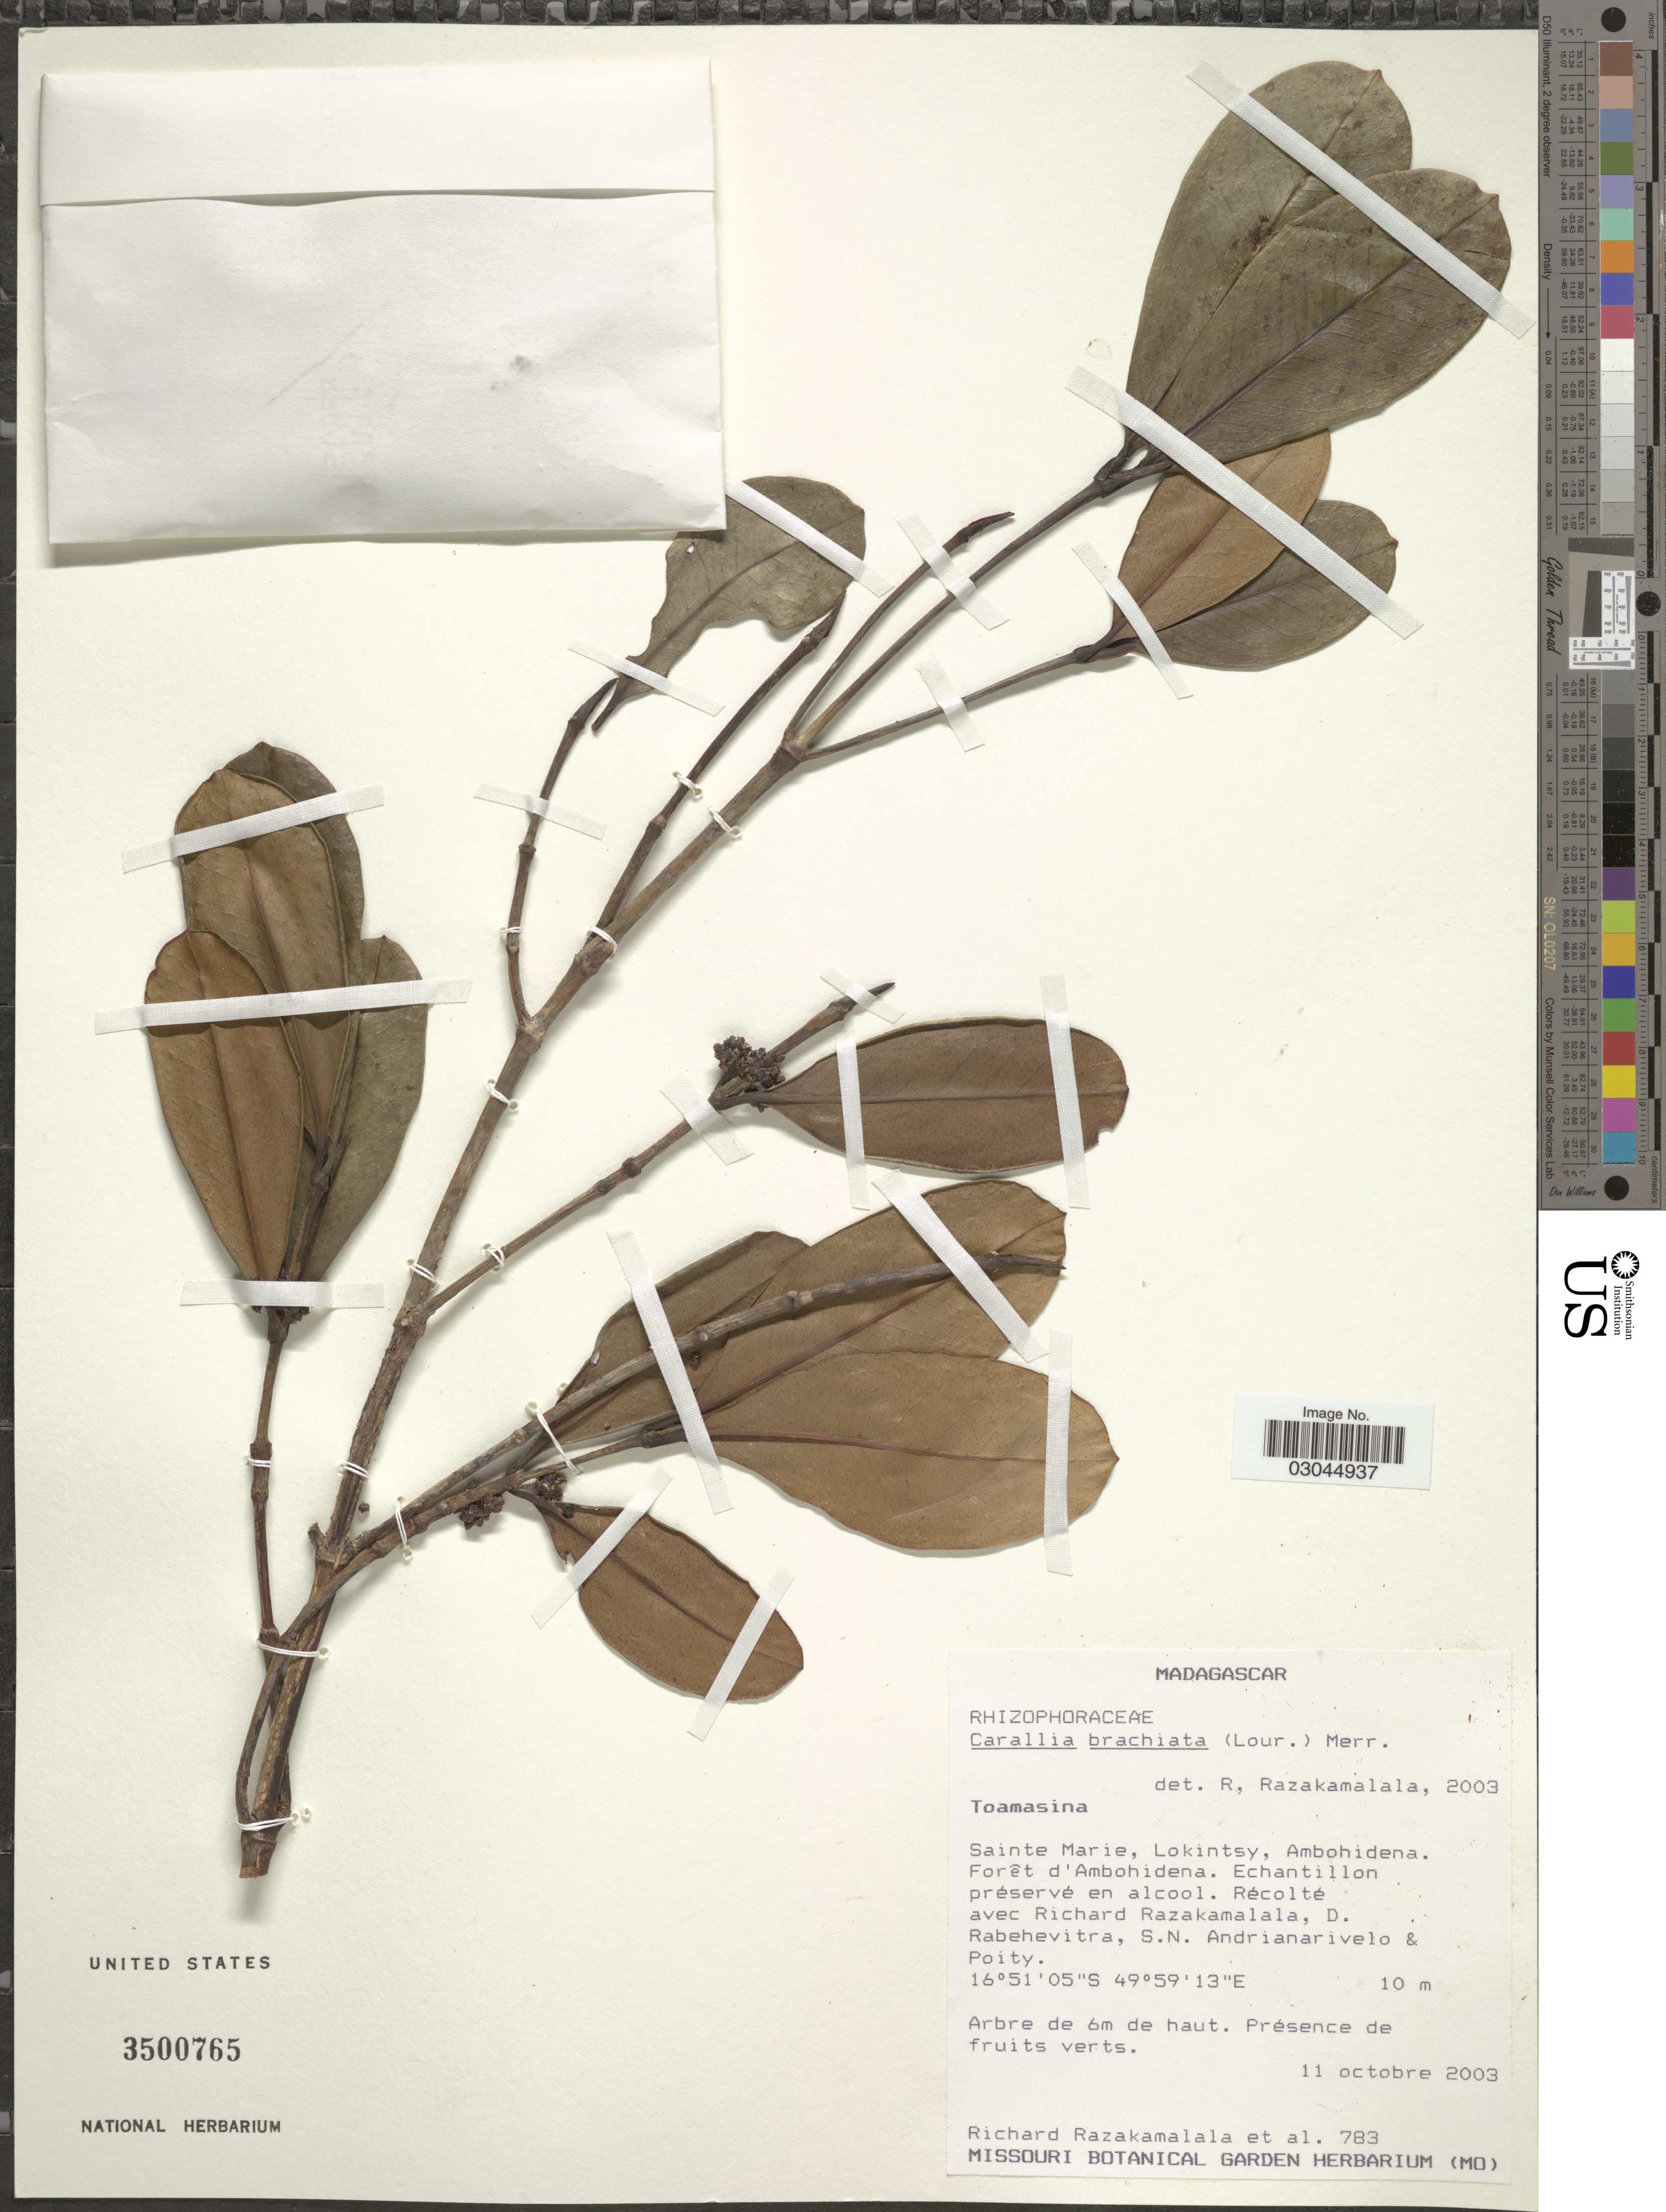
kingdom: Plantae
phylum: Tracheophyta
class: Magnoliopsida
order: Malpighiales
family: Rhizophoraceae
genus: Carallia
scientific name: Carallia brachiata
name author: (Lour.) Merr.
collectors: R. Razakamalala, D. Rabehevitra, S. Andrianarivelo & -. Poity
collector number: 783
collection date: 2003-10-11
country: Madagascar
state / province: Analanjirofo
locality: Sainte Marie, Lokintsy, Ambohidena, Forêt d' Ambohidena.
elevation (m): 10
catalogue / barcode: US 3500765